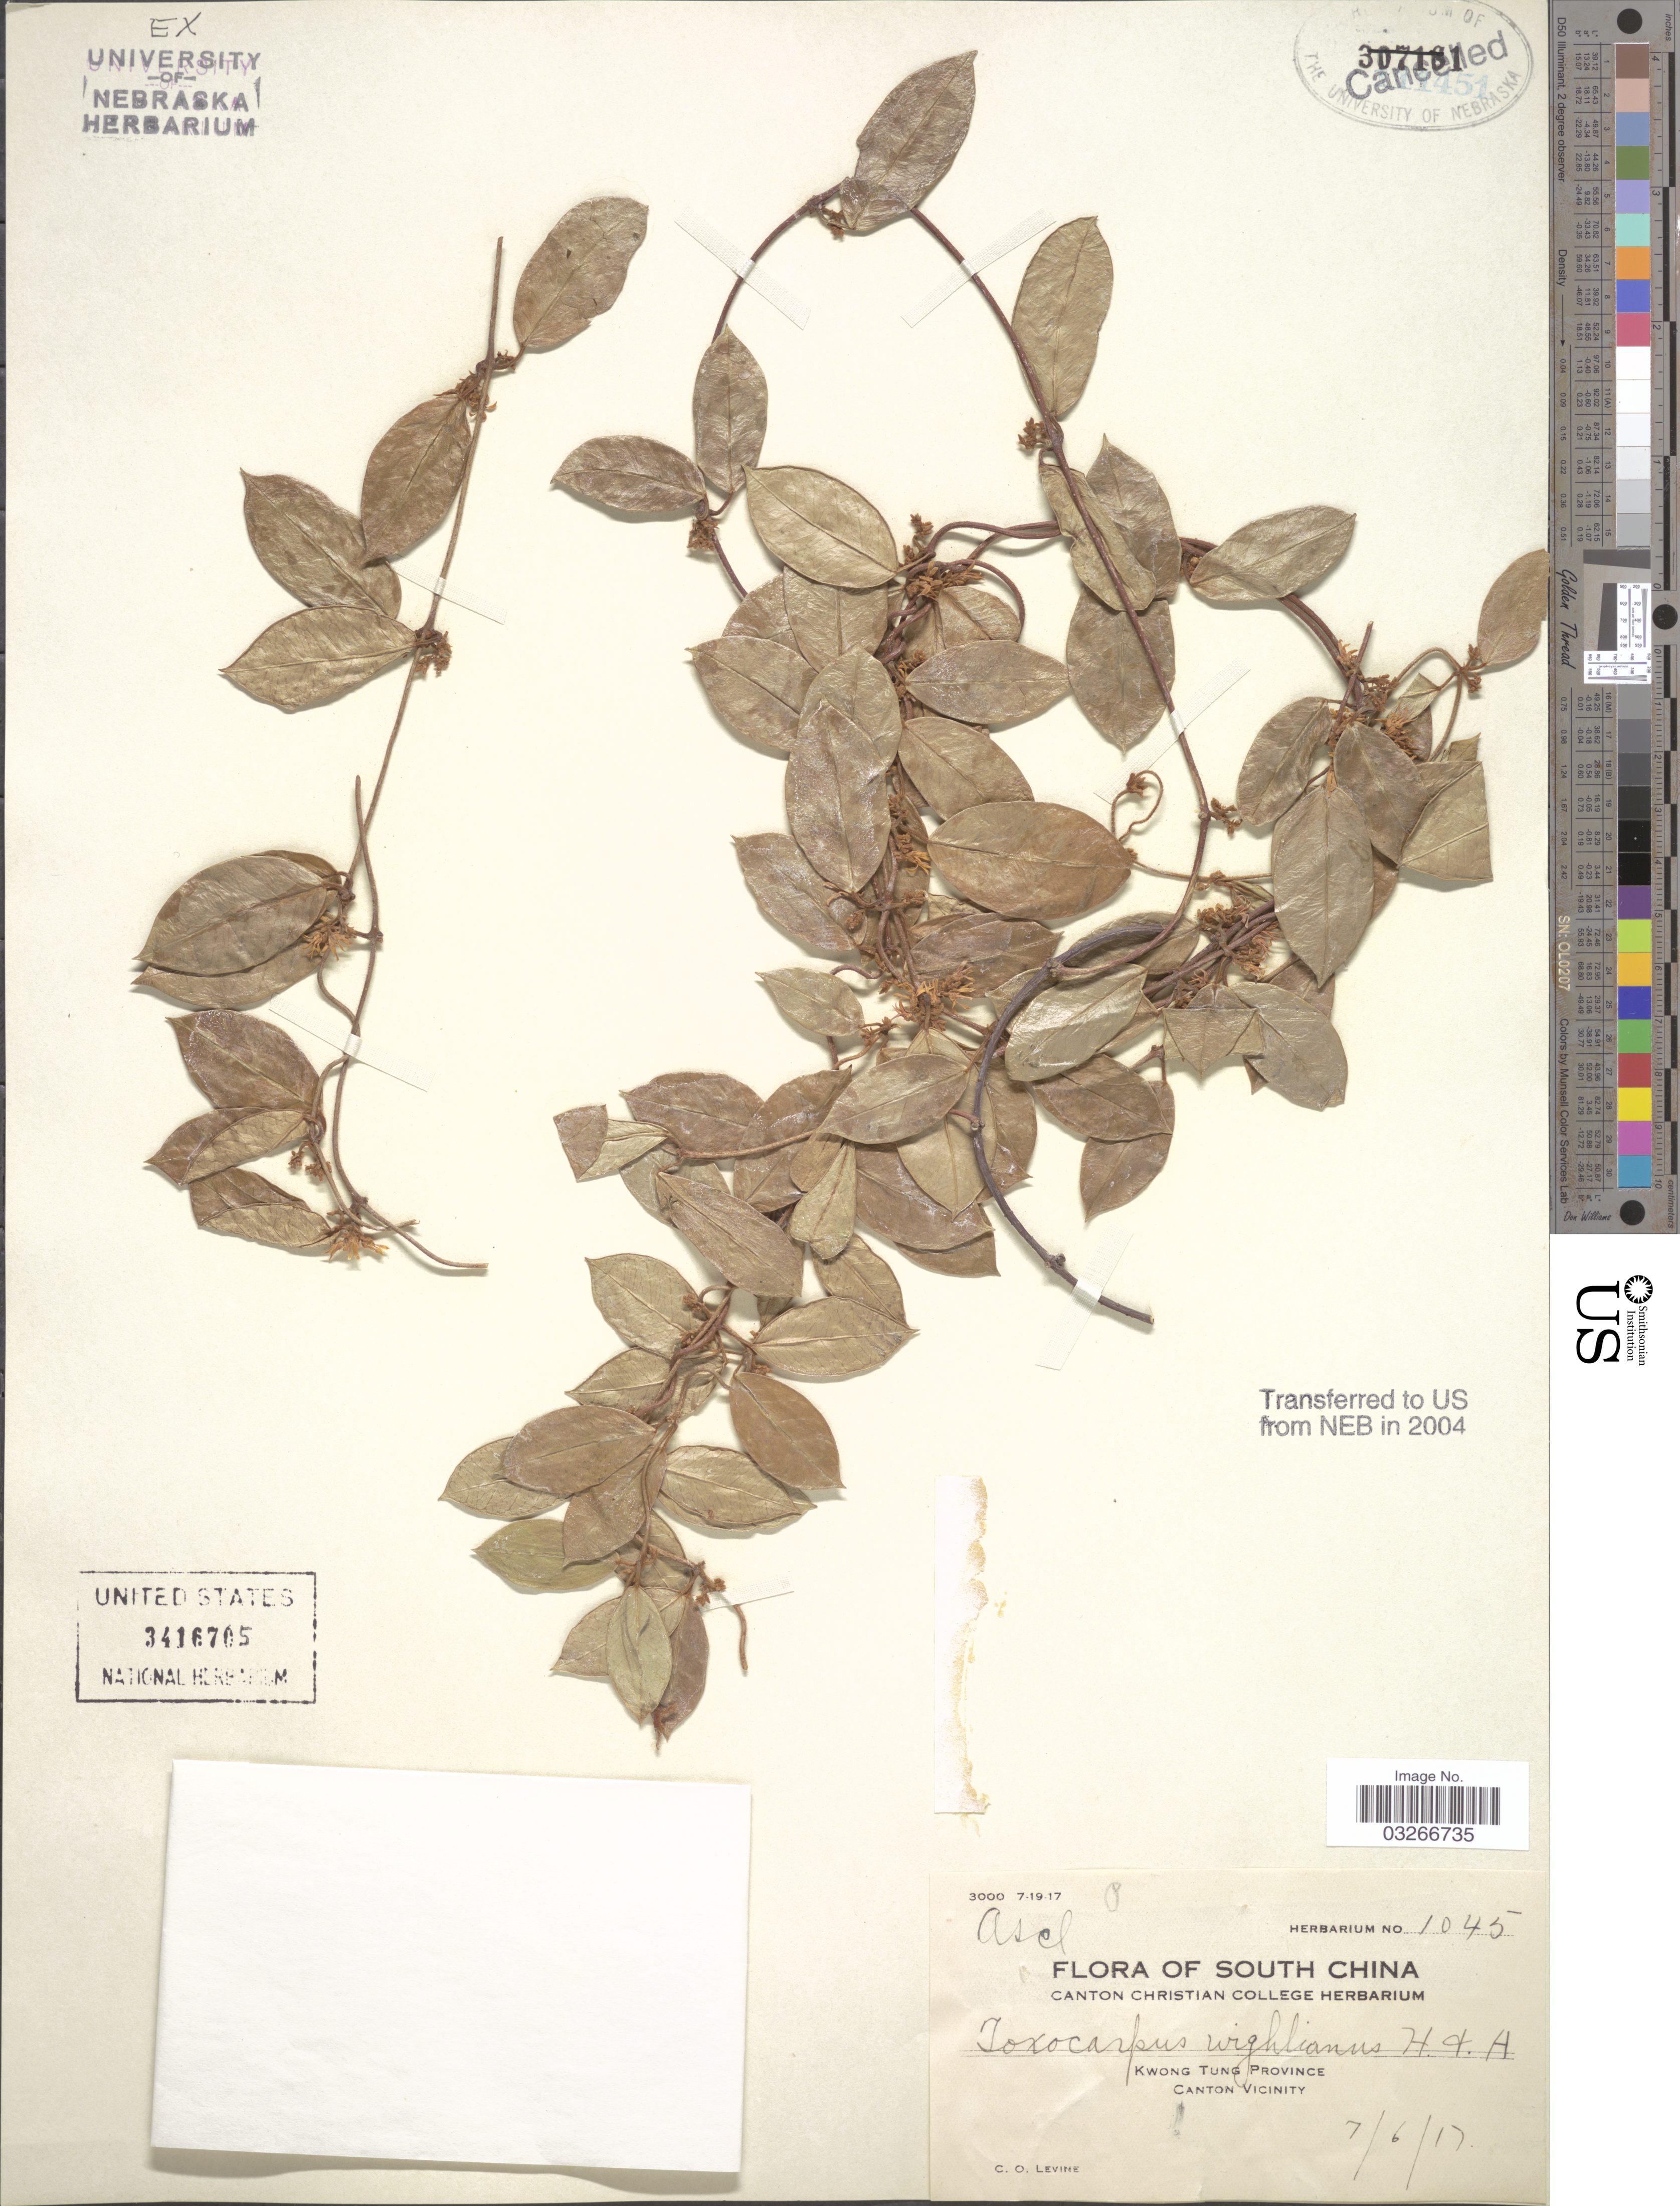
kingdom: Plantae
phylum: Tracheophyta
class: Magnoliopsida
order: Gentianales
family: Apocynaceae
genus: Toxocarpus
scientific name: Toxocarpus wightianus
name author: Hook. & Arn.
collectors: C. O. Levine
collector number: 1045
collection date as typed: Transcribed d/m/y: 7/6/17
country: China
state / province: Guangdong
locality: South China, Kwong Tung Province, Canton Vicinity.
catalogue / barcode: US 3416705